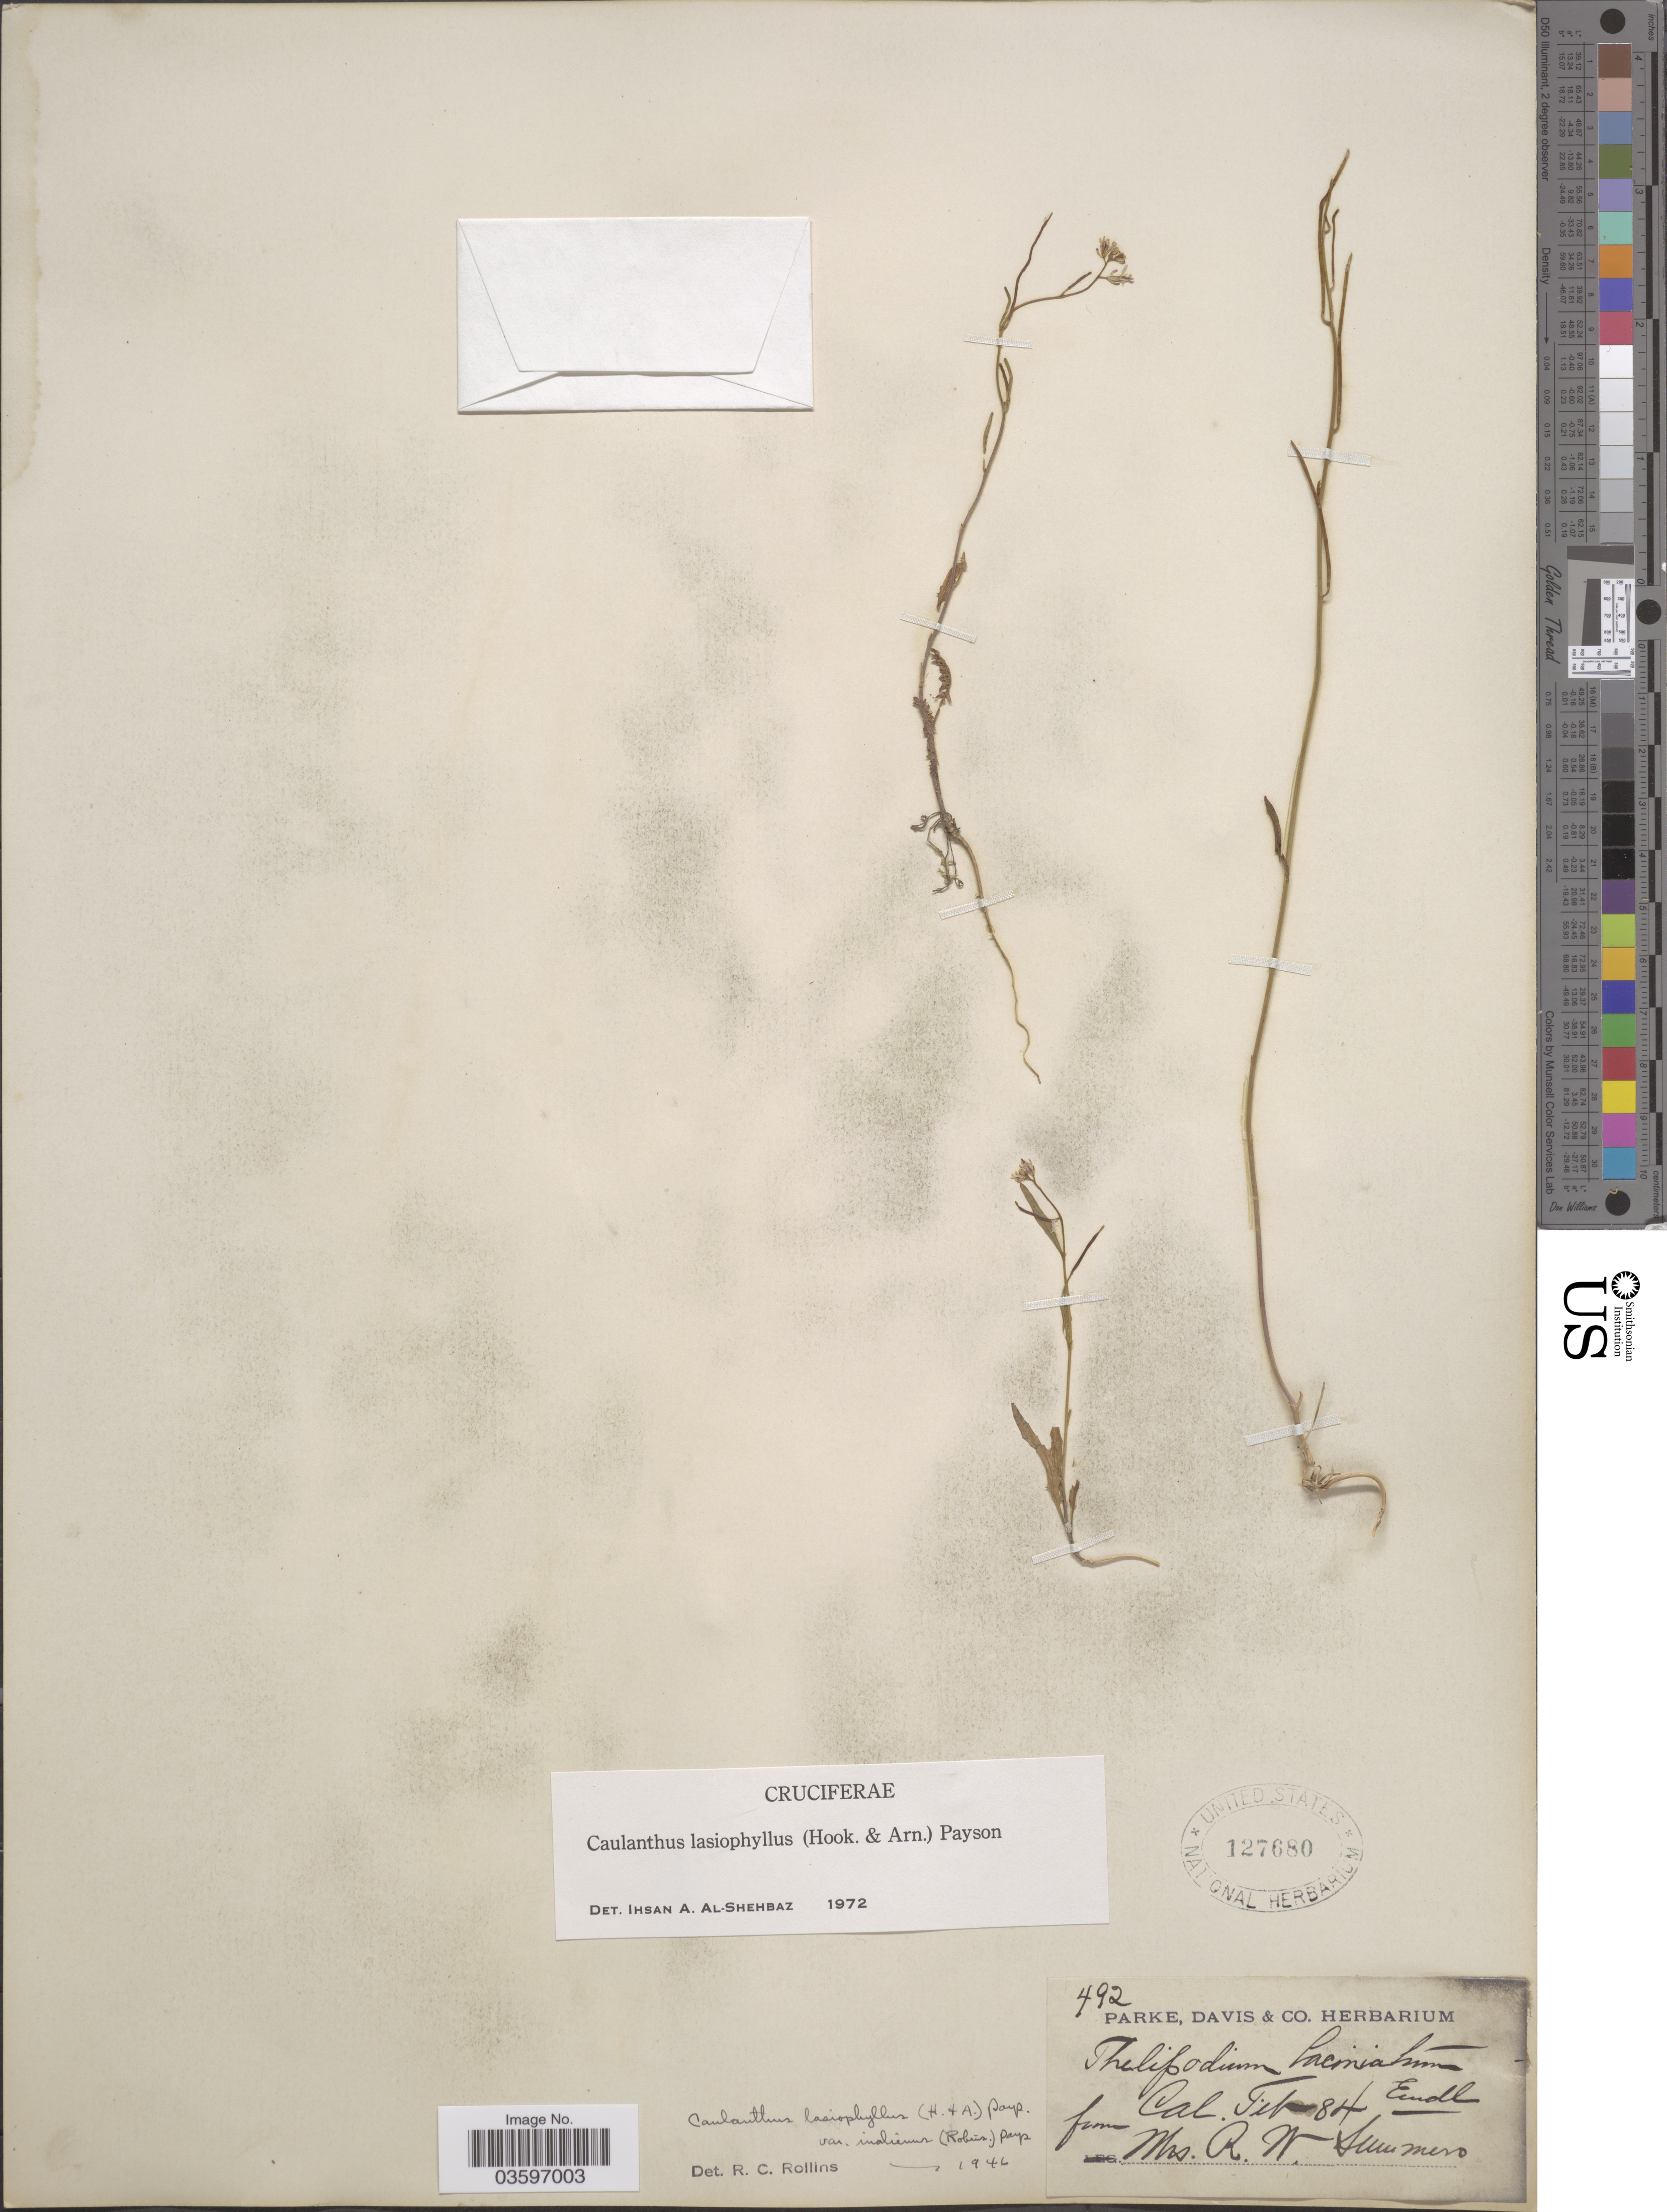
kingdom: Plantae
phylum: Tracheophyta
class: Magnoliopsida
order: Brassicales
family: Brassicaceae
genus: Caulanthus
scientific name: Caulanthus lasiophyllus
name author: (Hook. & Arn.) Payson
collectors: R. Summers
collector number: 492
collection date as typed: Transcribed d/m/y: /2/84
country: United States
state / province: California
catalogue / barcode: US 127680